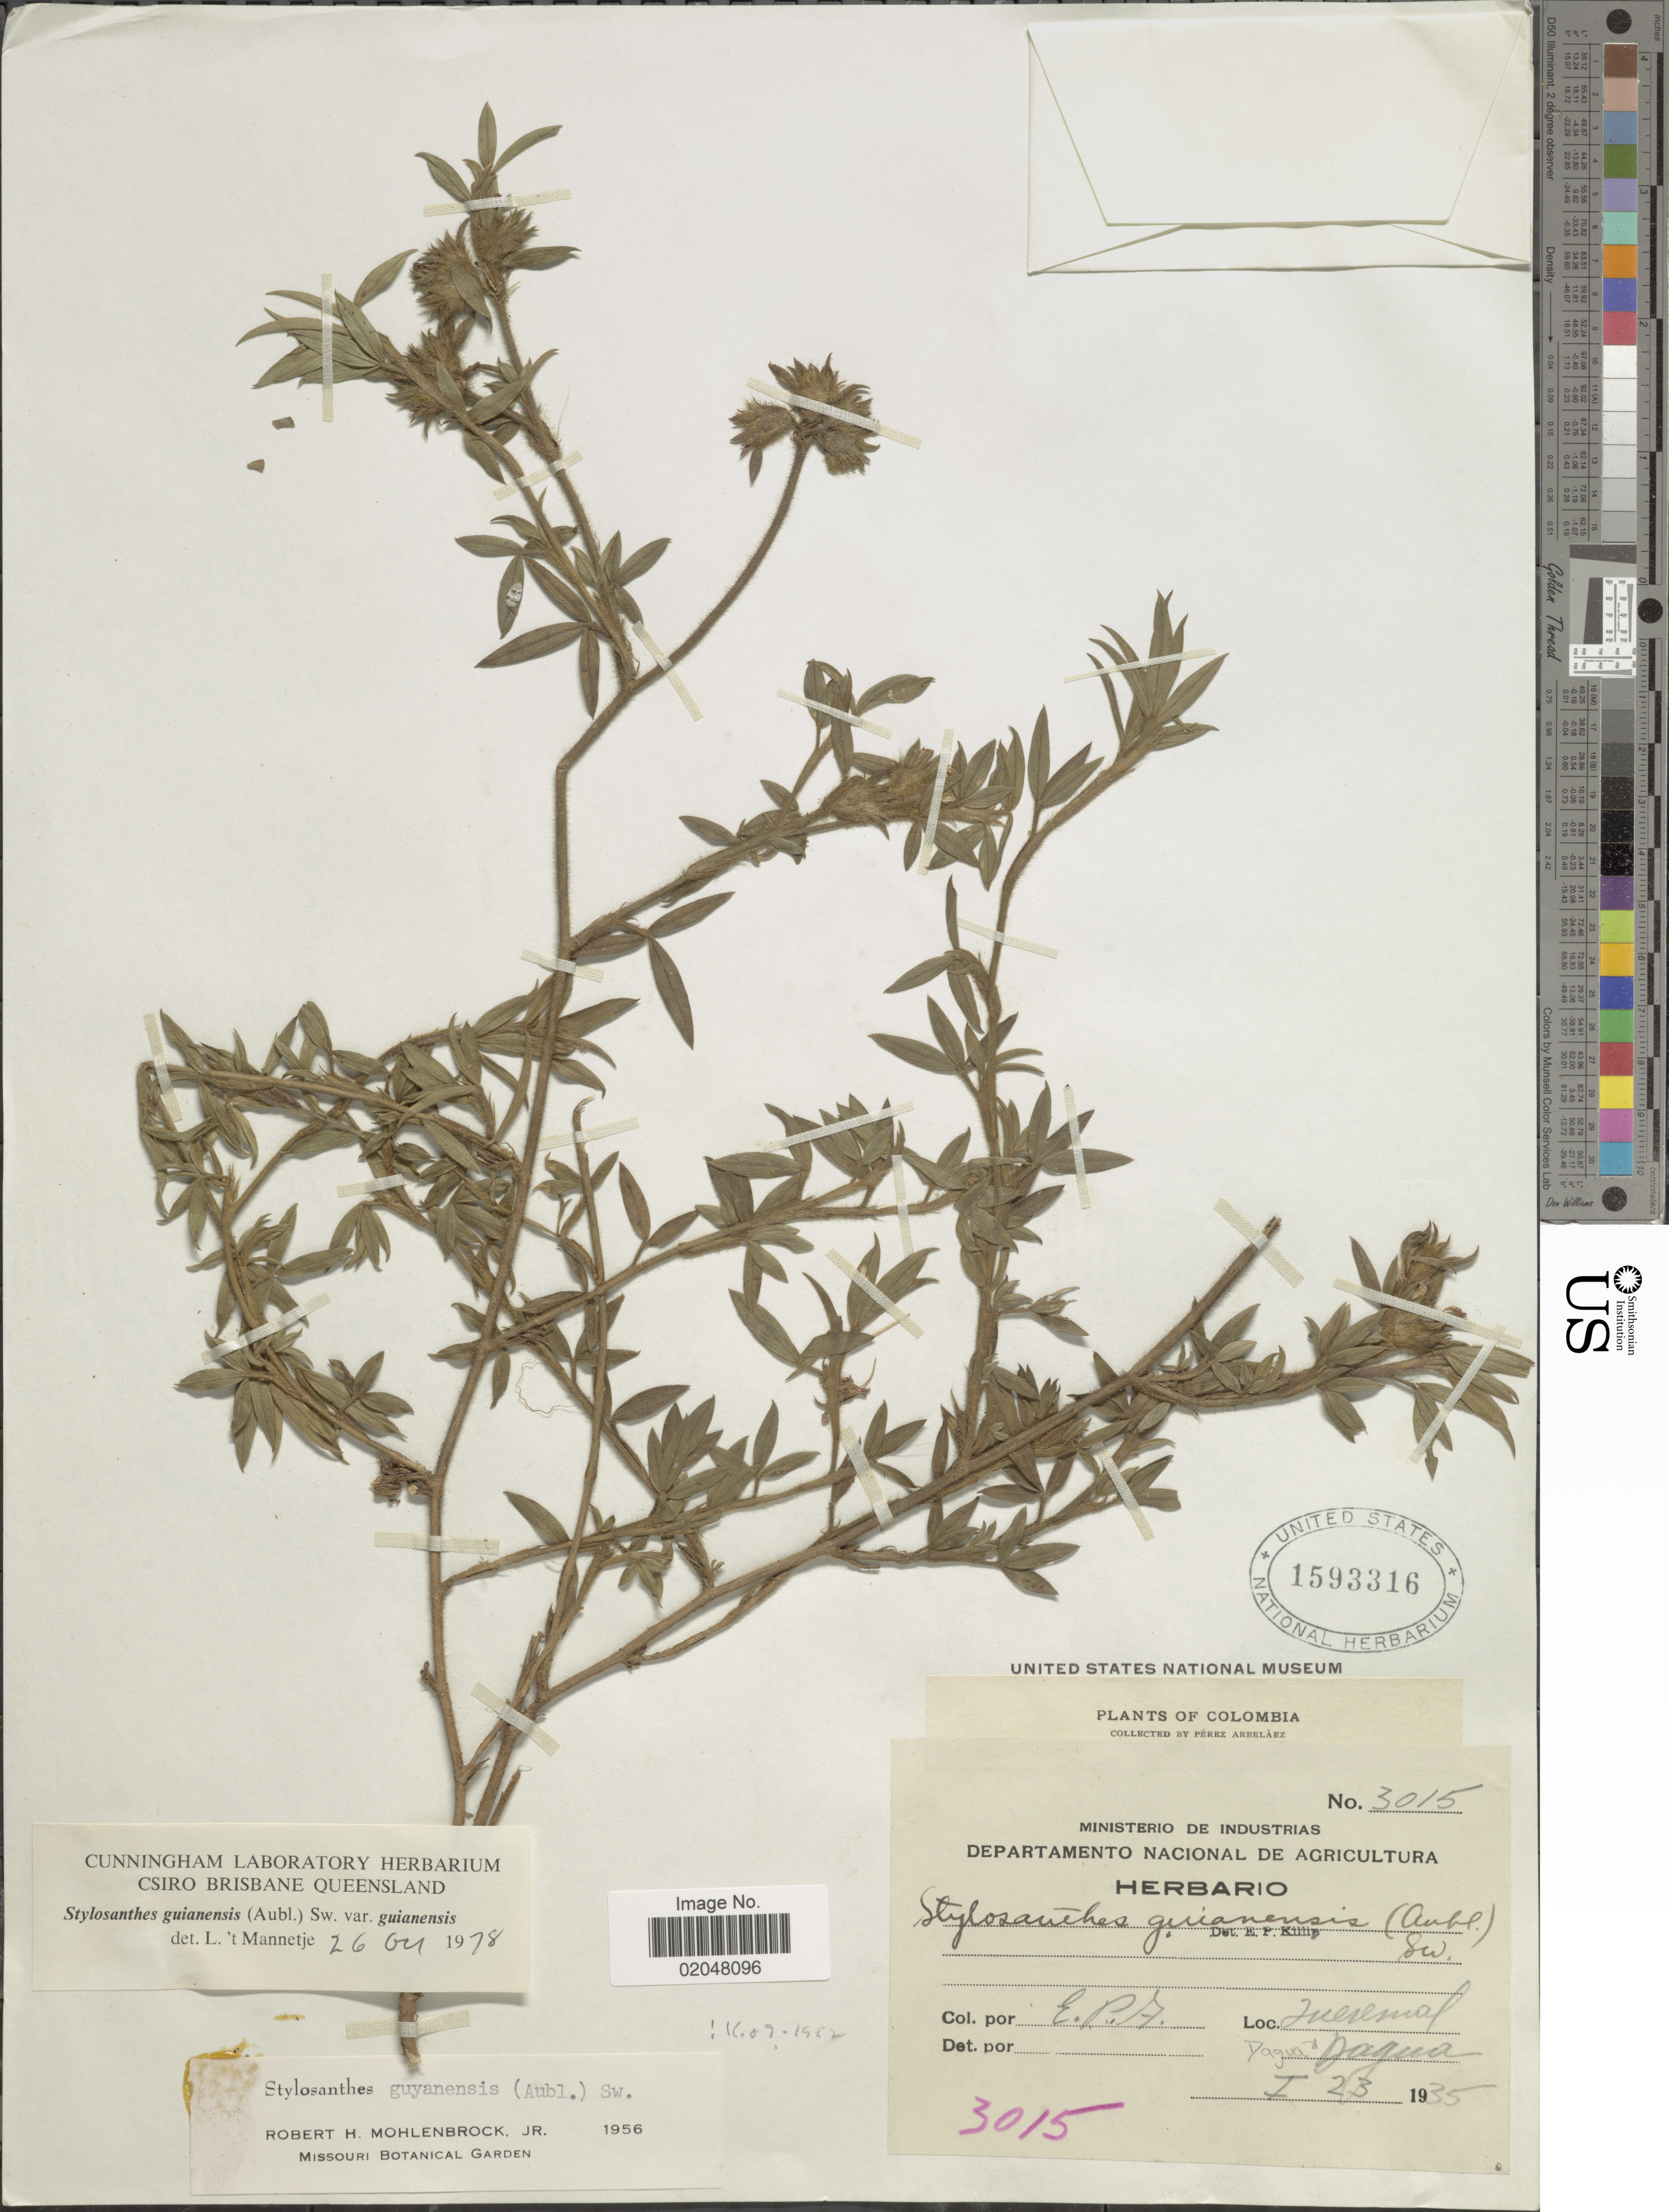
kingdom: Plantae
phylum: Tracheophyta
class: Magnoliopsida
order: Fabales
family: Fabaceae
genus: Stylosanthes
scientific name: Stylosanthes guianensis var. guianensis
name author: (Aubl.) Sw.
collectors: E. Pérez Arbeláez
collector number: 3015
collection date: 1935-01-23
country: Colombia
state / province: Valle del Cauca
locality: Jueremal, Dagua [interpreted]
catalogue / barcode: US 1593316